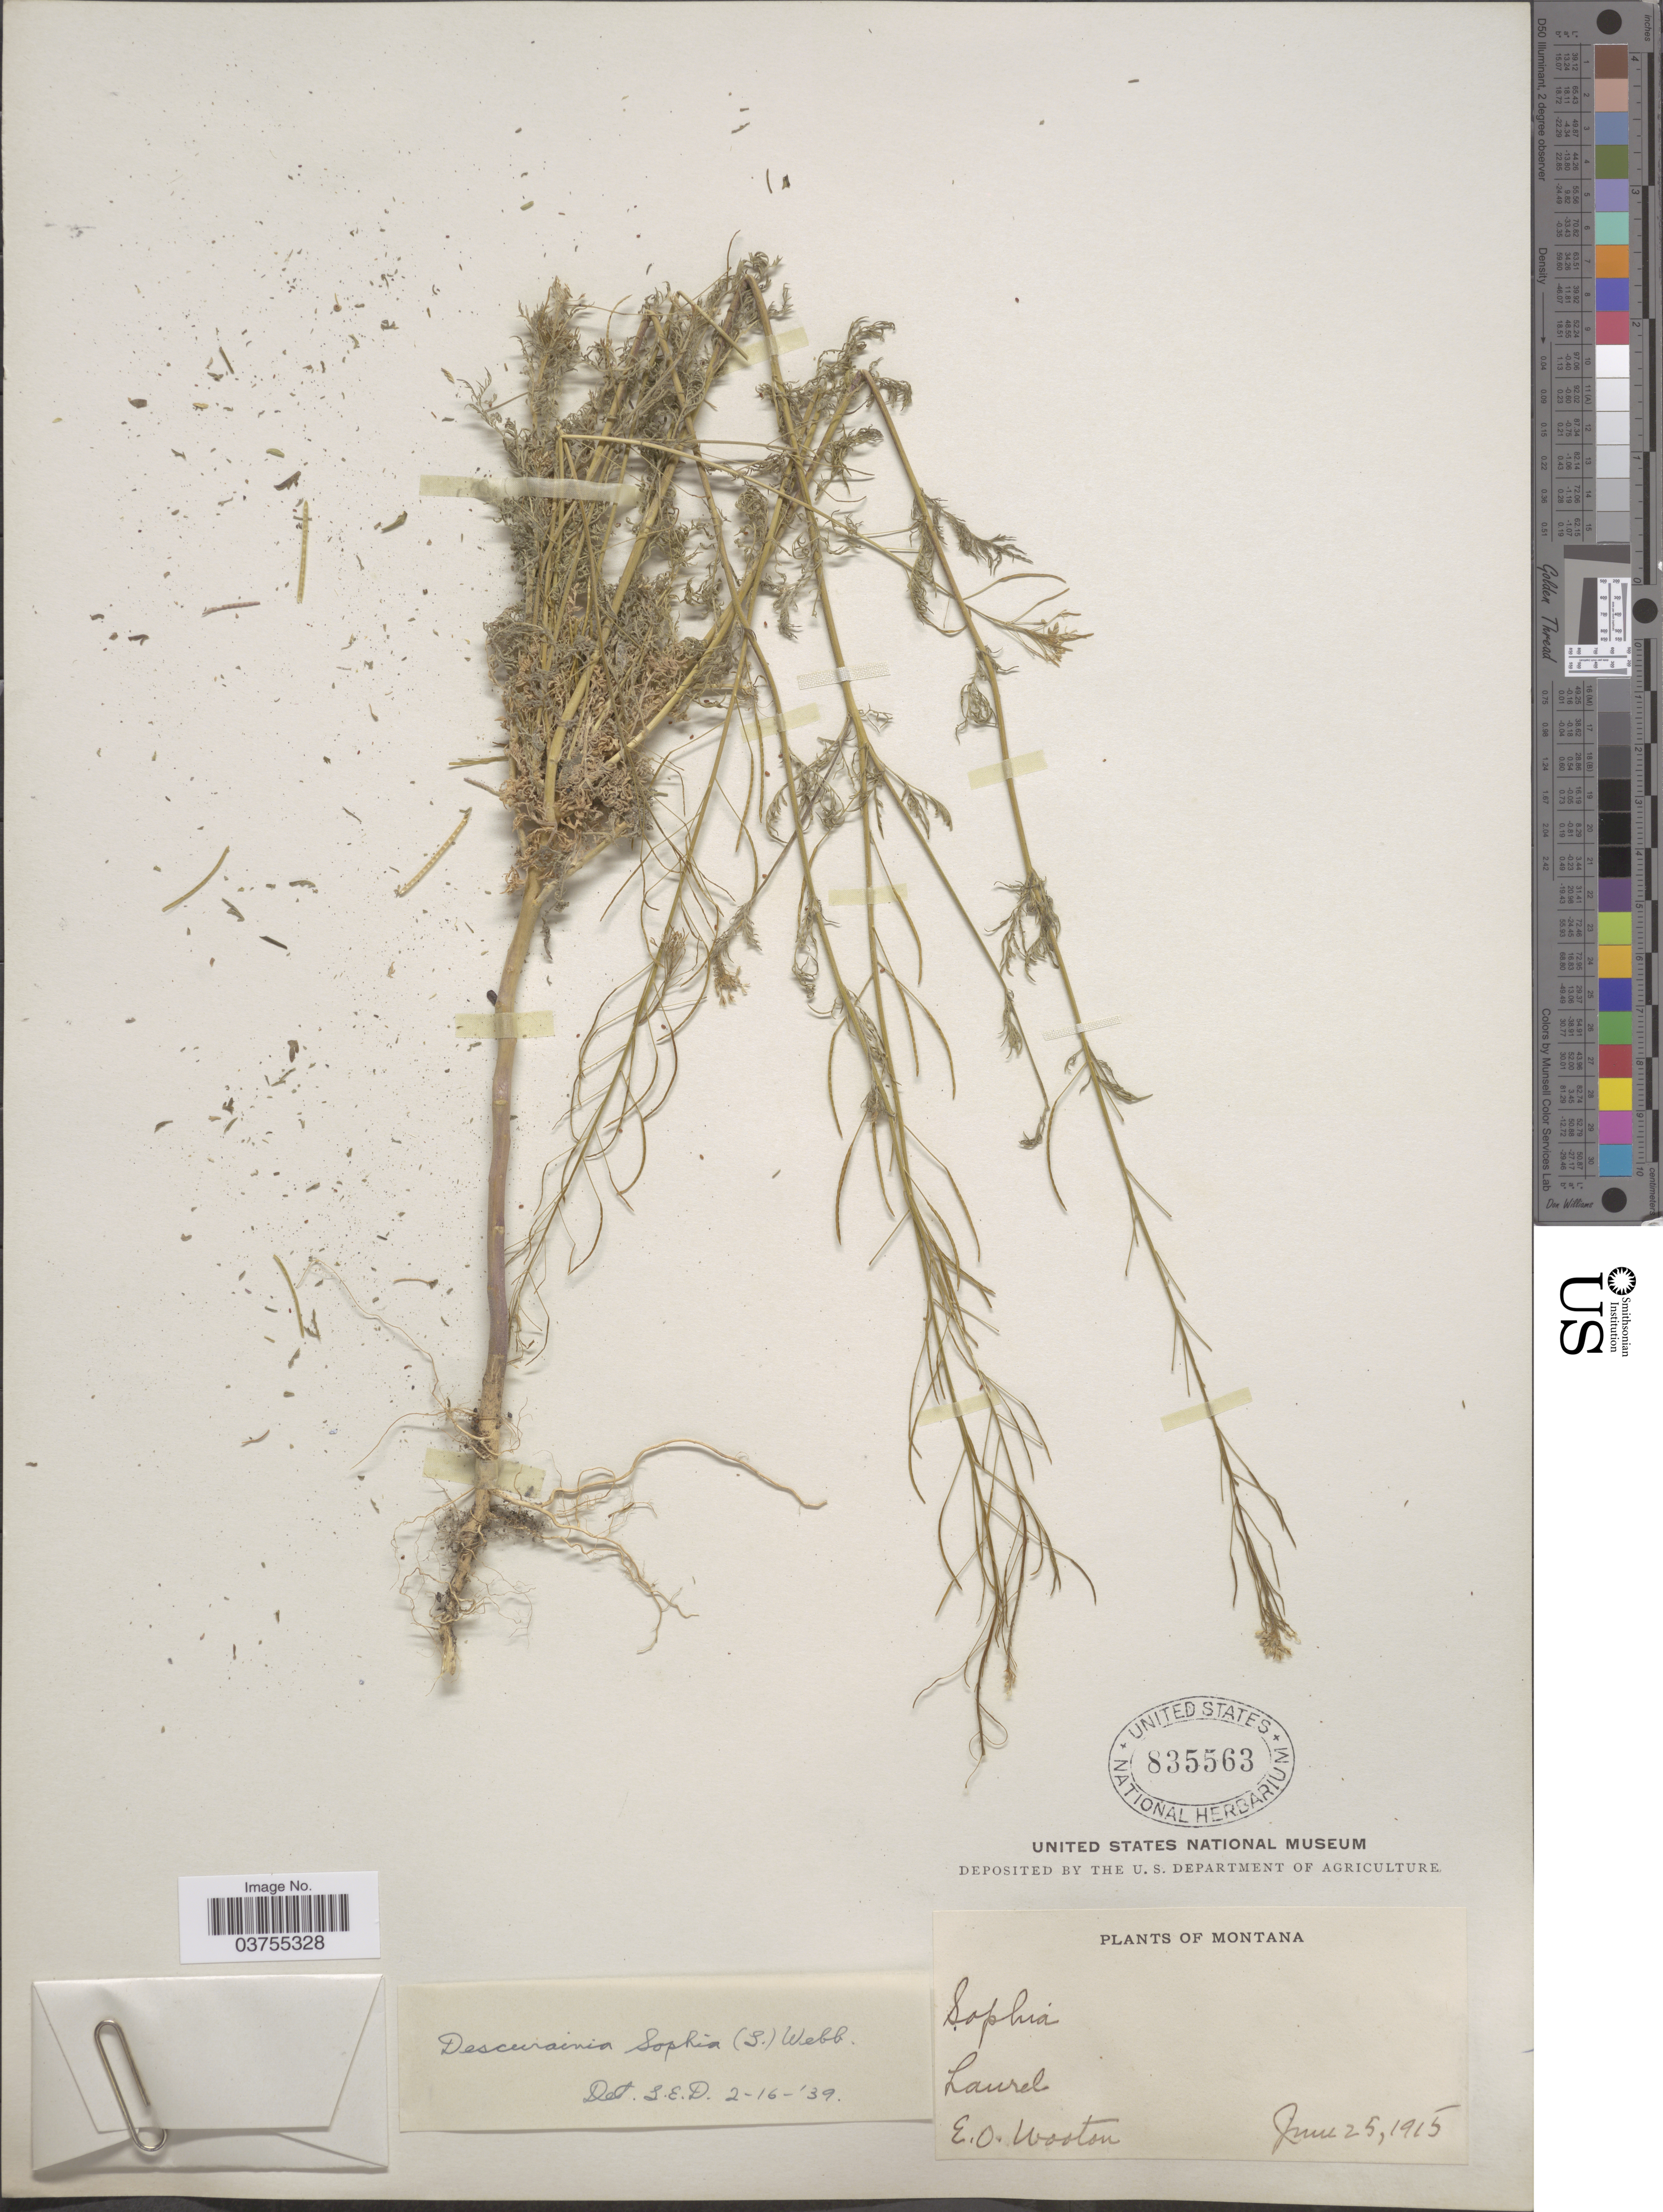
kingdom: Plantae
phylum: Tracheophyta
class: Magnoliopsida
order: Brassicales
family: Brassicaceae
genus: Descurainia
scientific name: Descurainia sophia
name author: (L.) Webb ex Prantl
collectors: E. O. Wooton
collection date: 1915-06-25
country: United States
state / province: Montana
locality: Laurel.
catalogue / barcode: US 835563